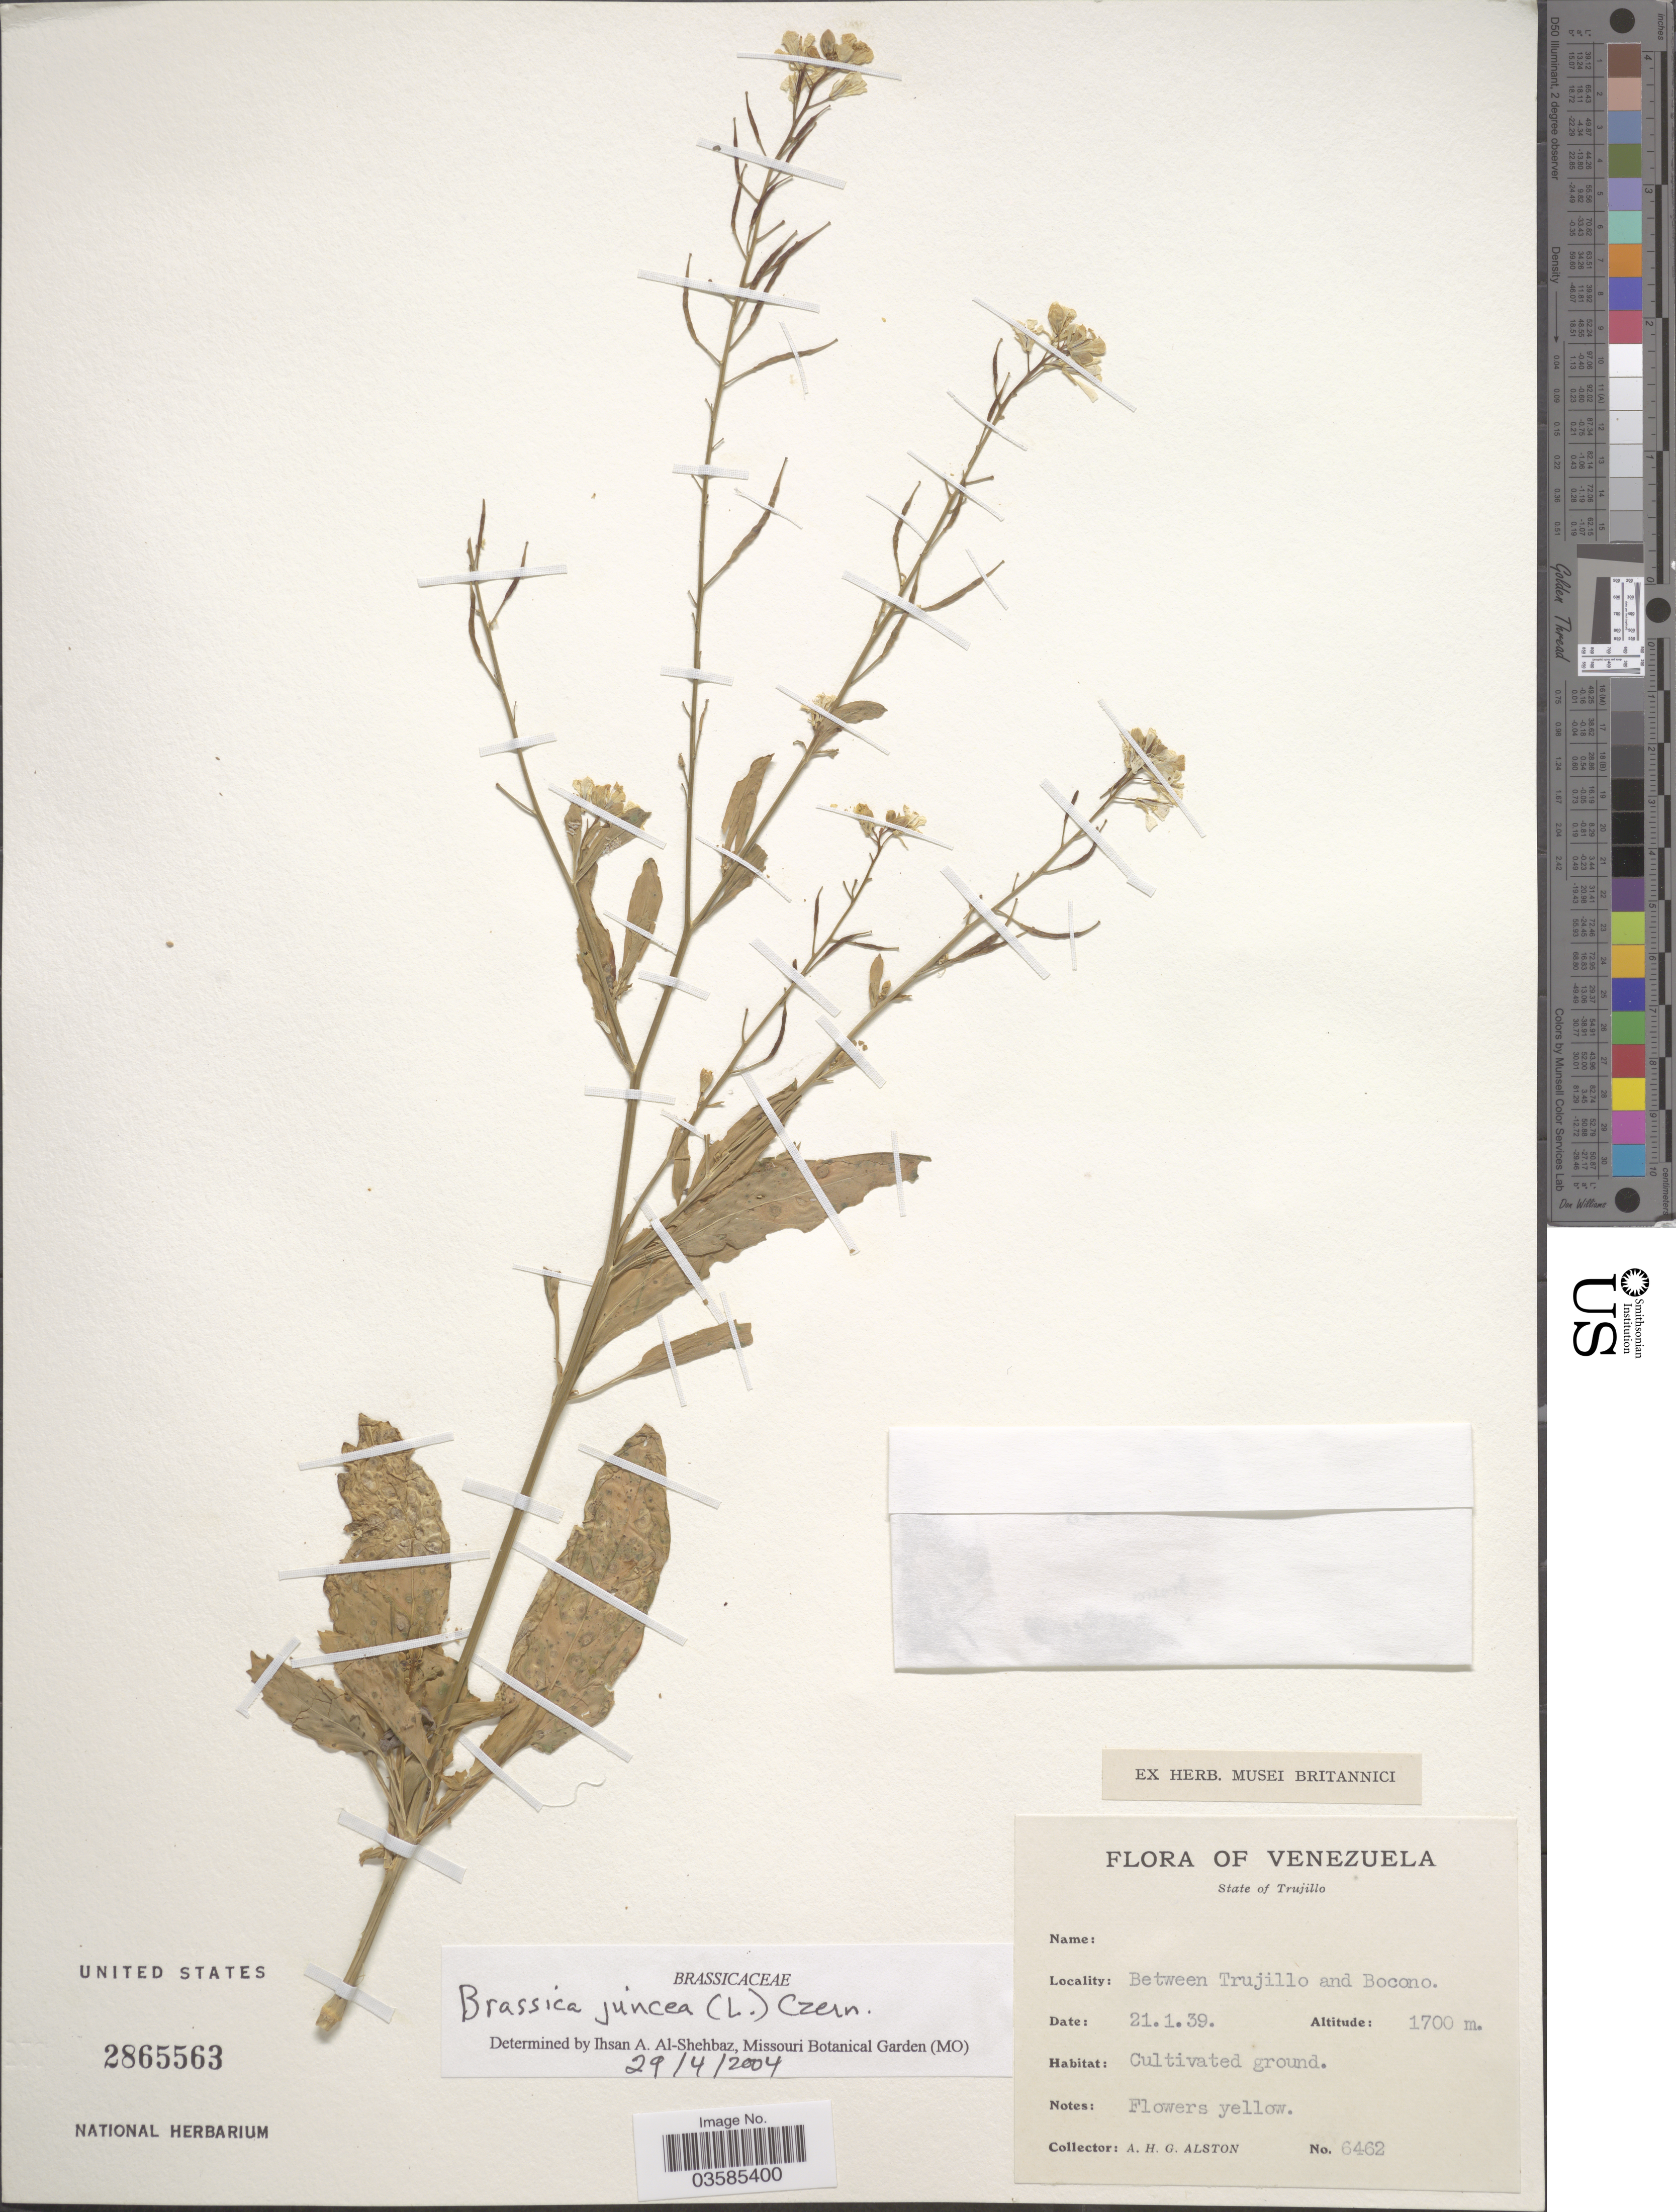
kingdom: Plantae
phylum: Tracheophyta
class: Magnoliopsida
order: Brassicales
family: Brassicaceae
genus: Brassica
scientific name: Brassica juncea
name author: (L.) Czern.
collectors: A. H. Alston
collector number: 6462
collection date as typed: Transcribed d/m/y: 21/1/39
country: Venezuela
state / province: Trujillo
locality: Between Trujillo and Bocono.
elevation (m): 1700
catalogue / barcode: US 2865563